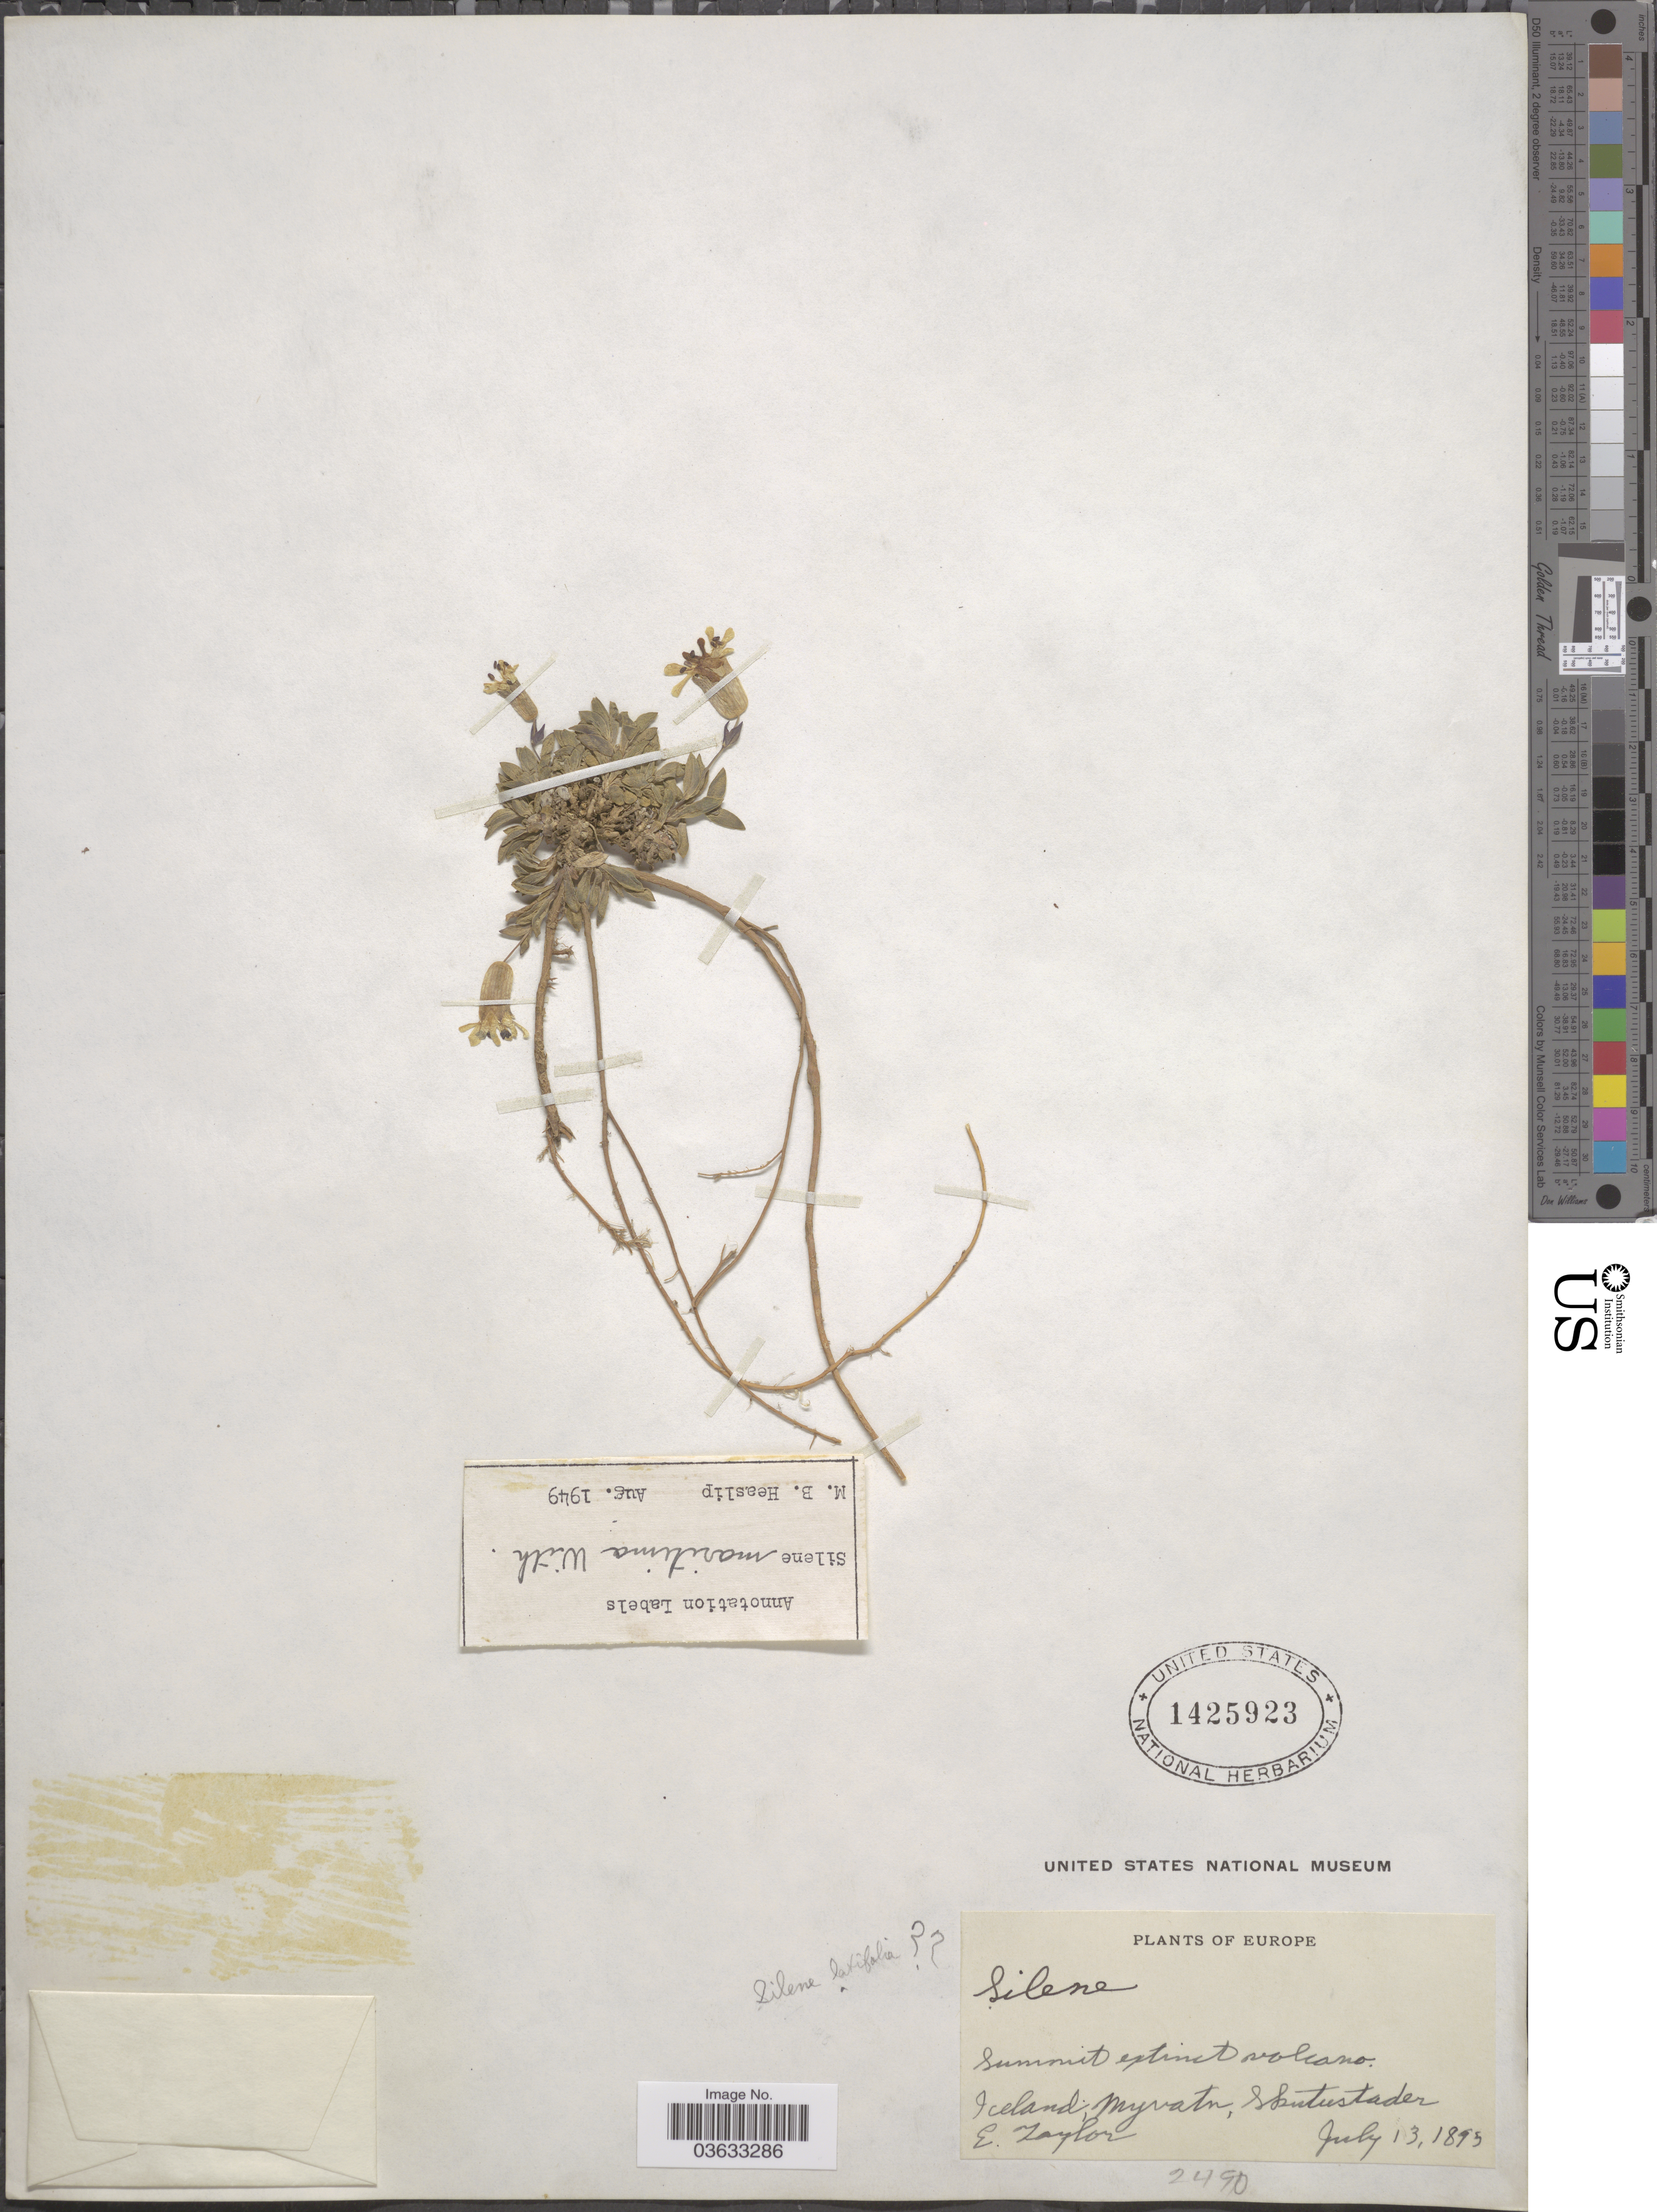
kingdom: Plantae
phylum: Tracheophyta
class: Magnoliopsida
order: Caryophyllales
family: Caryophyllaceae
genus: Silene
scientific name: Silene maritima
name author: With.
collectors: E. Taylor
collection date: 1895-07-13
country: Iceland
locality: Summit extinct volcano. Myvatn, Skutustader.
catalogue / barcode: US 1425923